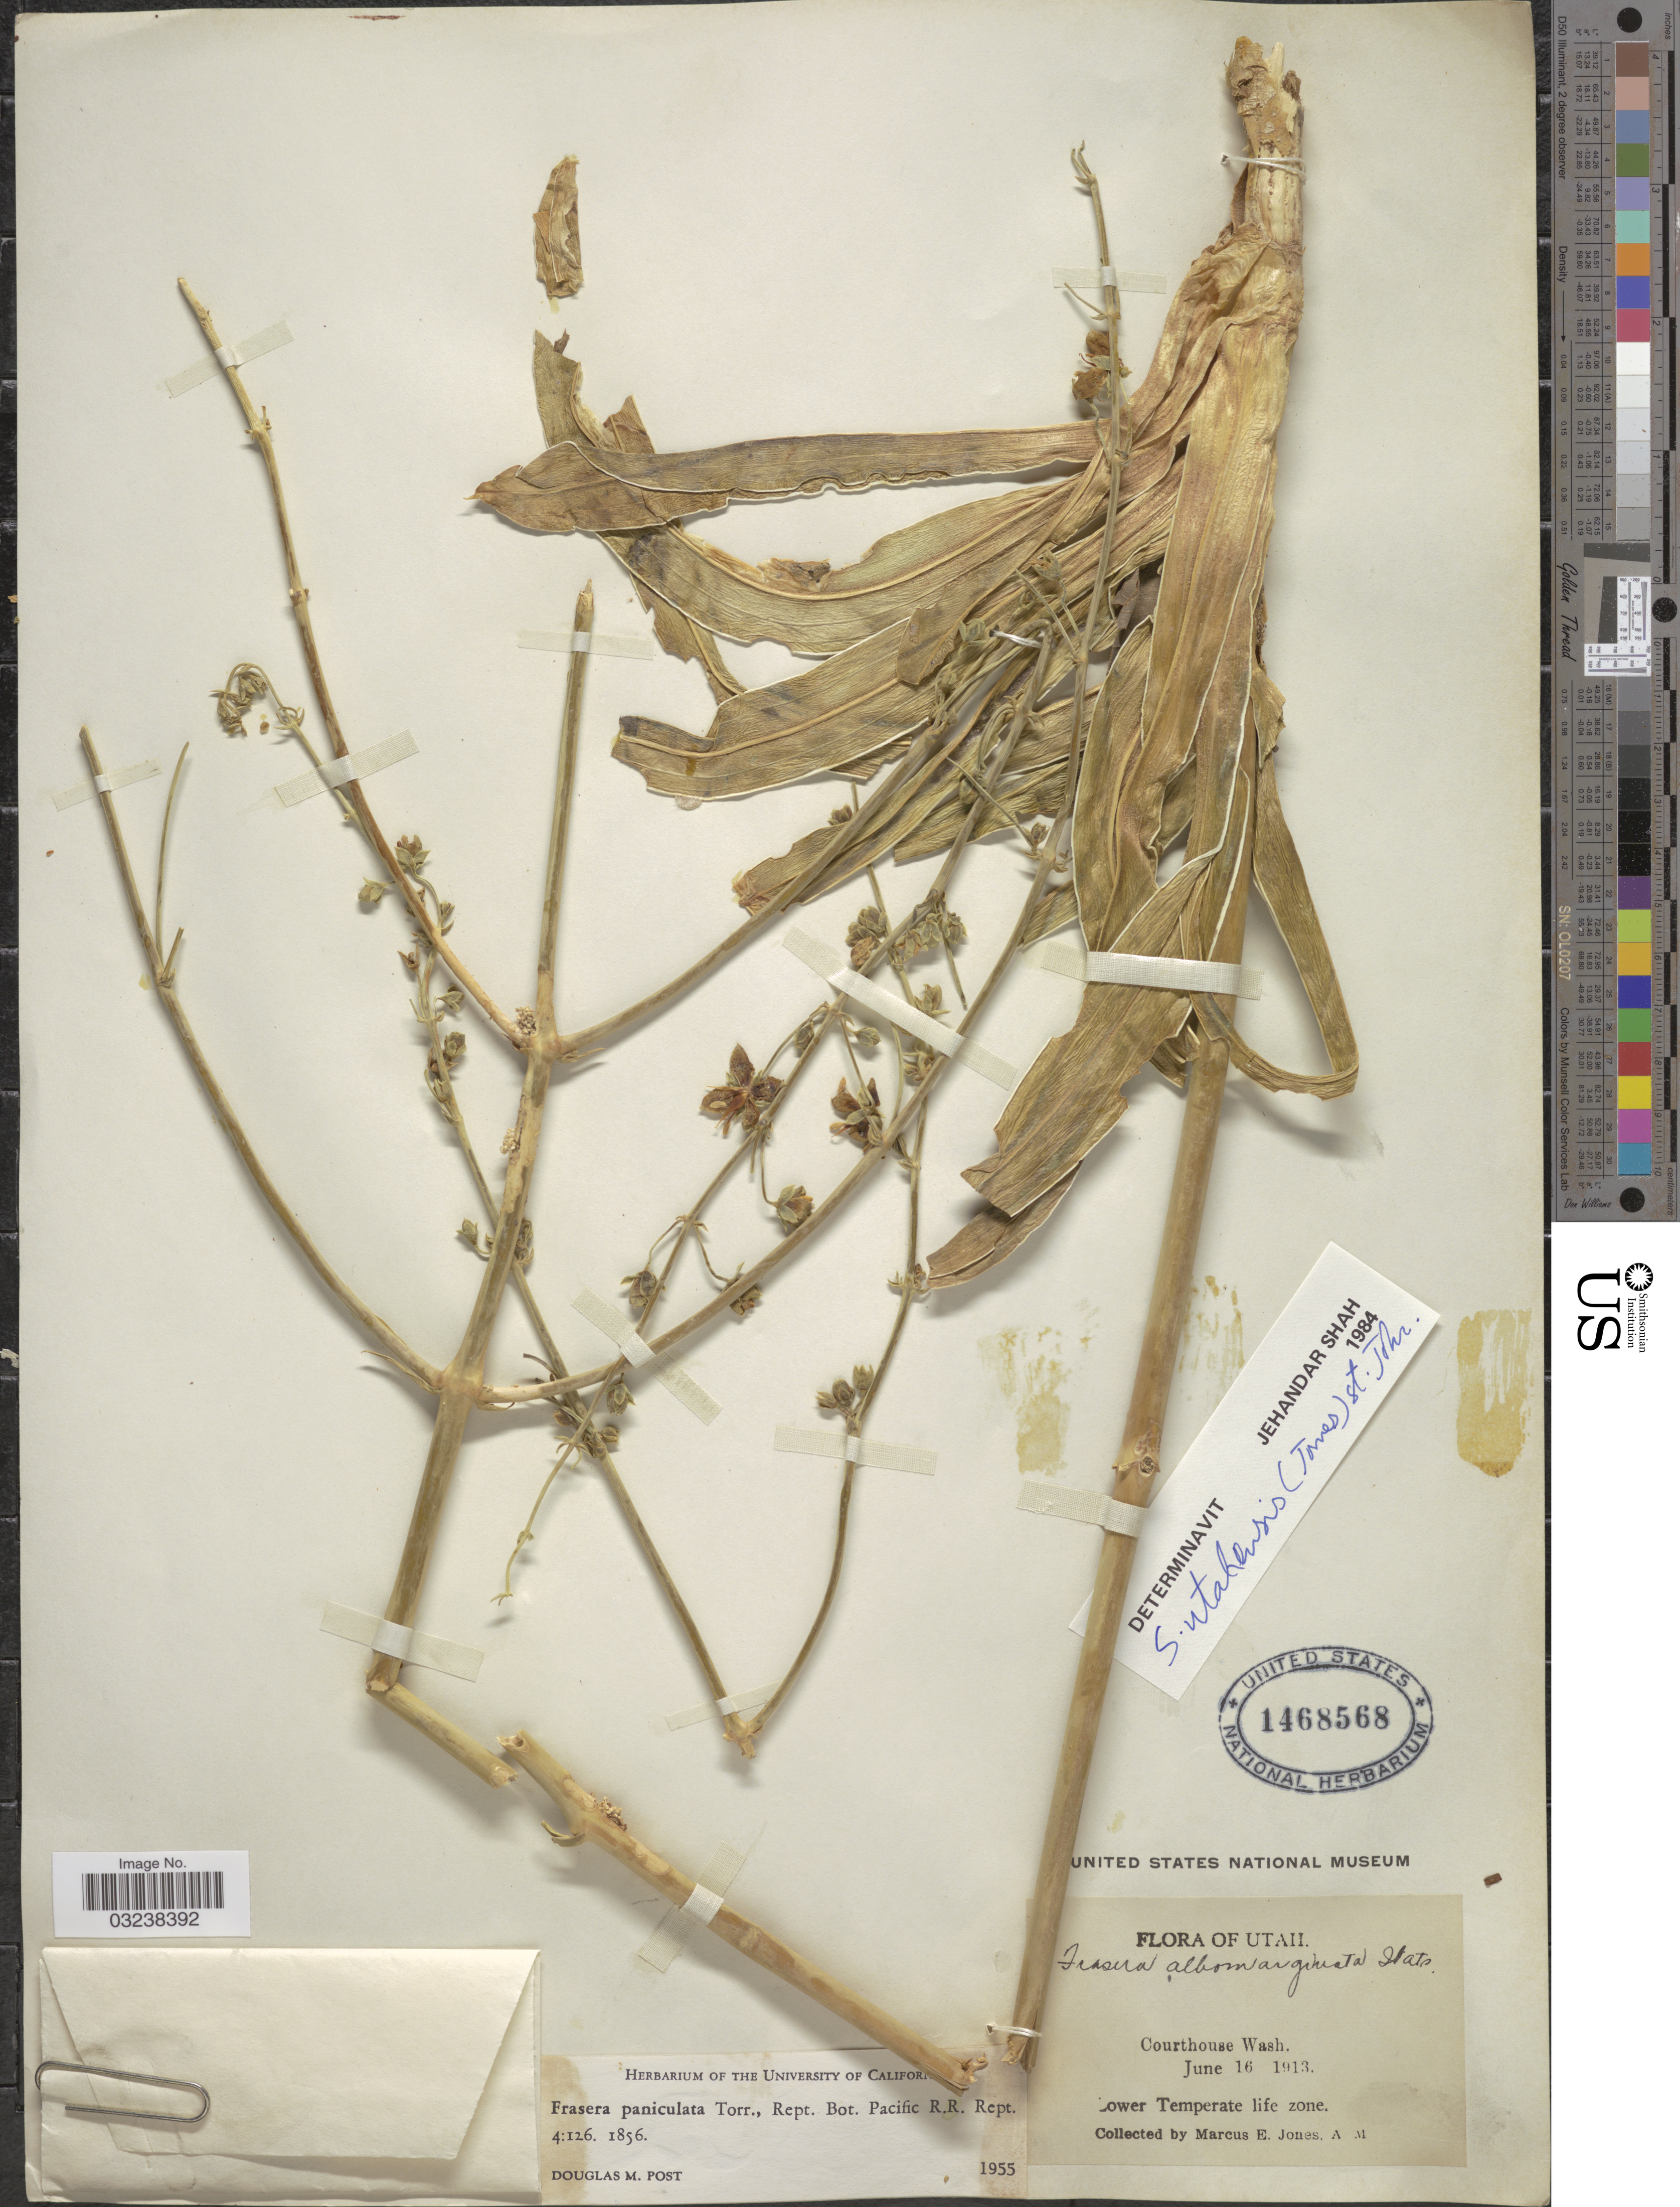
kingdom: Plantae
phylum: Tracheophyta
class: Magnoliopsida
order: Gentianales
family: Gentianaceae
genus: Swertia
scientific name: Swertia paniculata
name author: Wall.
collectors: M. E. Jones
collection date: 1913-06-16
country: United States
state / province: Utah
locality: Courthouse Wash. Lower Temperate life zone.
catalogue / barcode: US 1468568